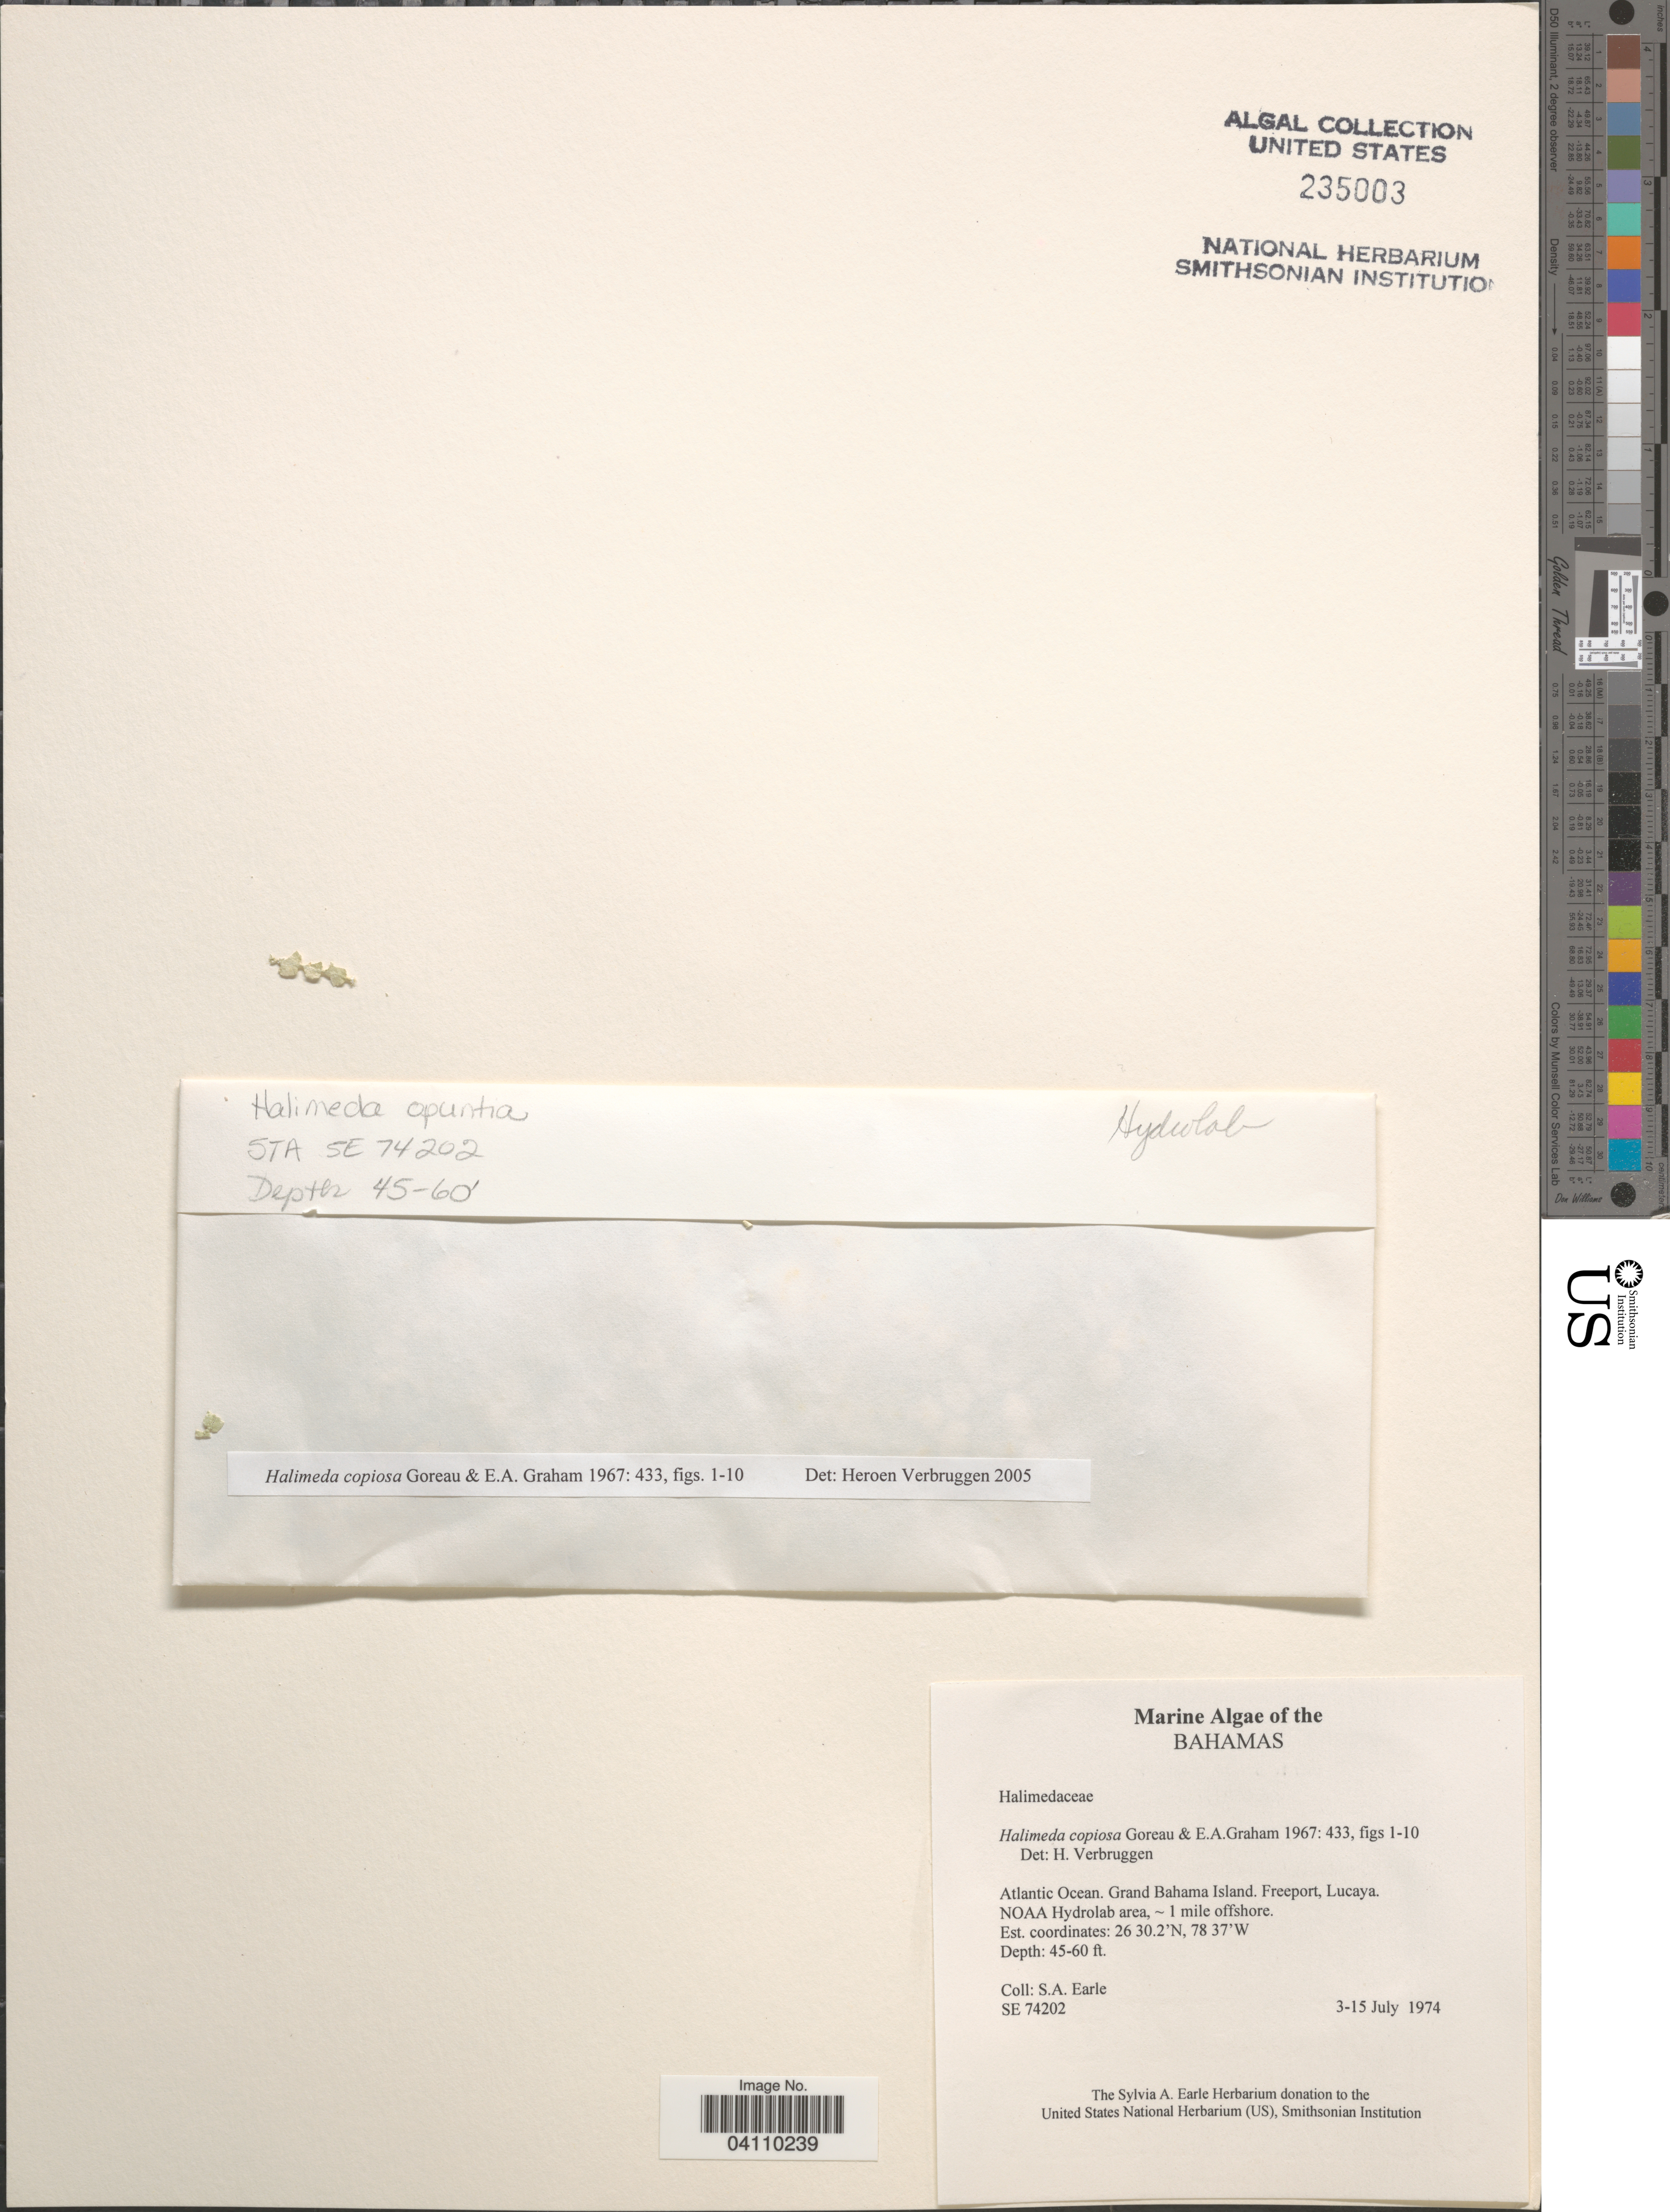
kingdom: Plantae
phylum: Chlorophyta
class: Ulvophyceae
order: Bryopsidales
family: Halimedaceae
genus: Halimeda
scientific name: Halimeda copiosa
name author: Goreau & E.A. Graham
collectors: S. A. Earle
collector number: SE74202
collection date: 1974-07-03/1974-07-15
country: Bahamas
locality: Atlantic Ocean. Grand Bahama Island. Freeport, Lucaya. NOAA Hydrolab area, ~ 1 mile offshore.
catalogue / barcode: US 235003